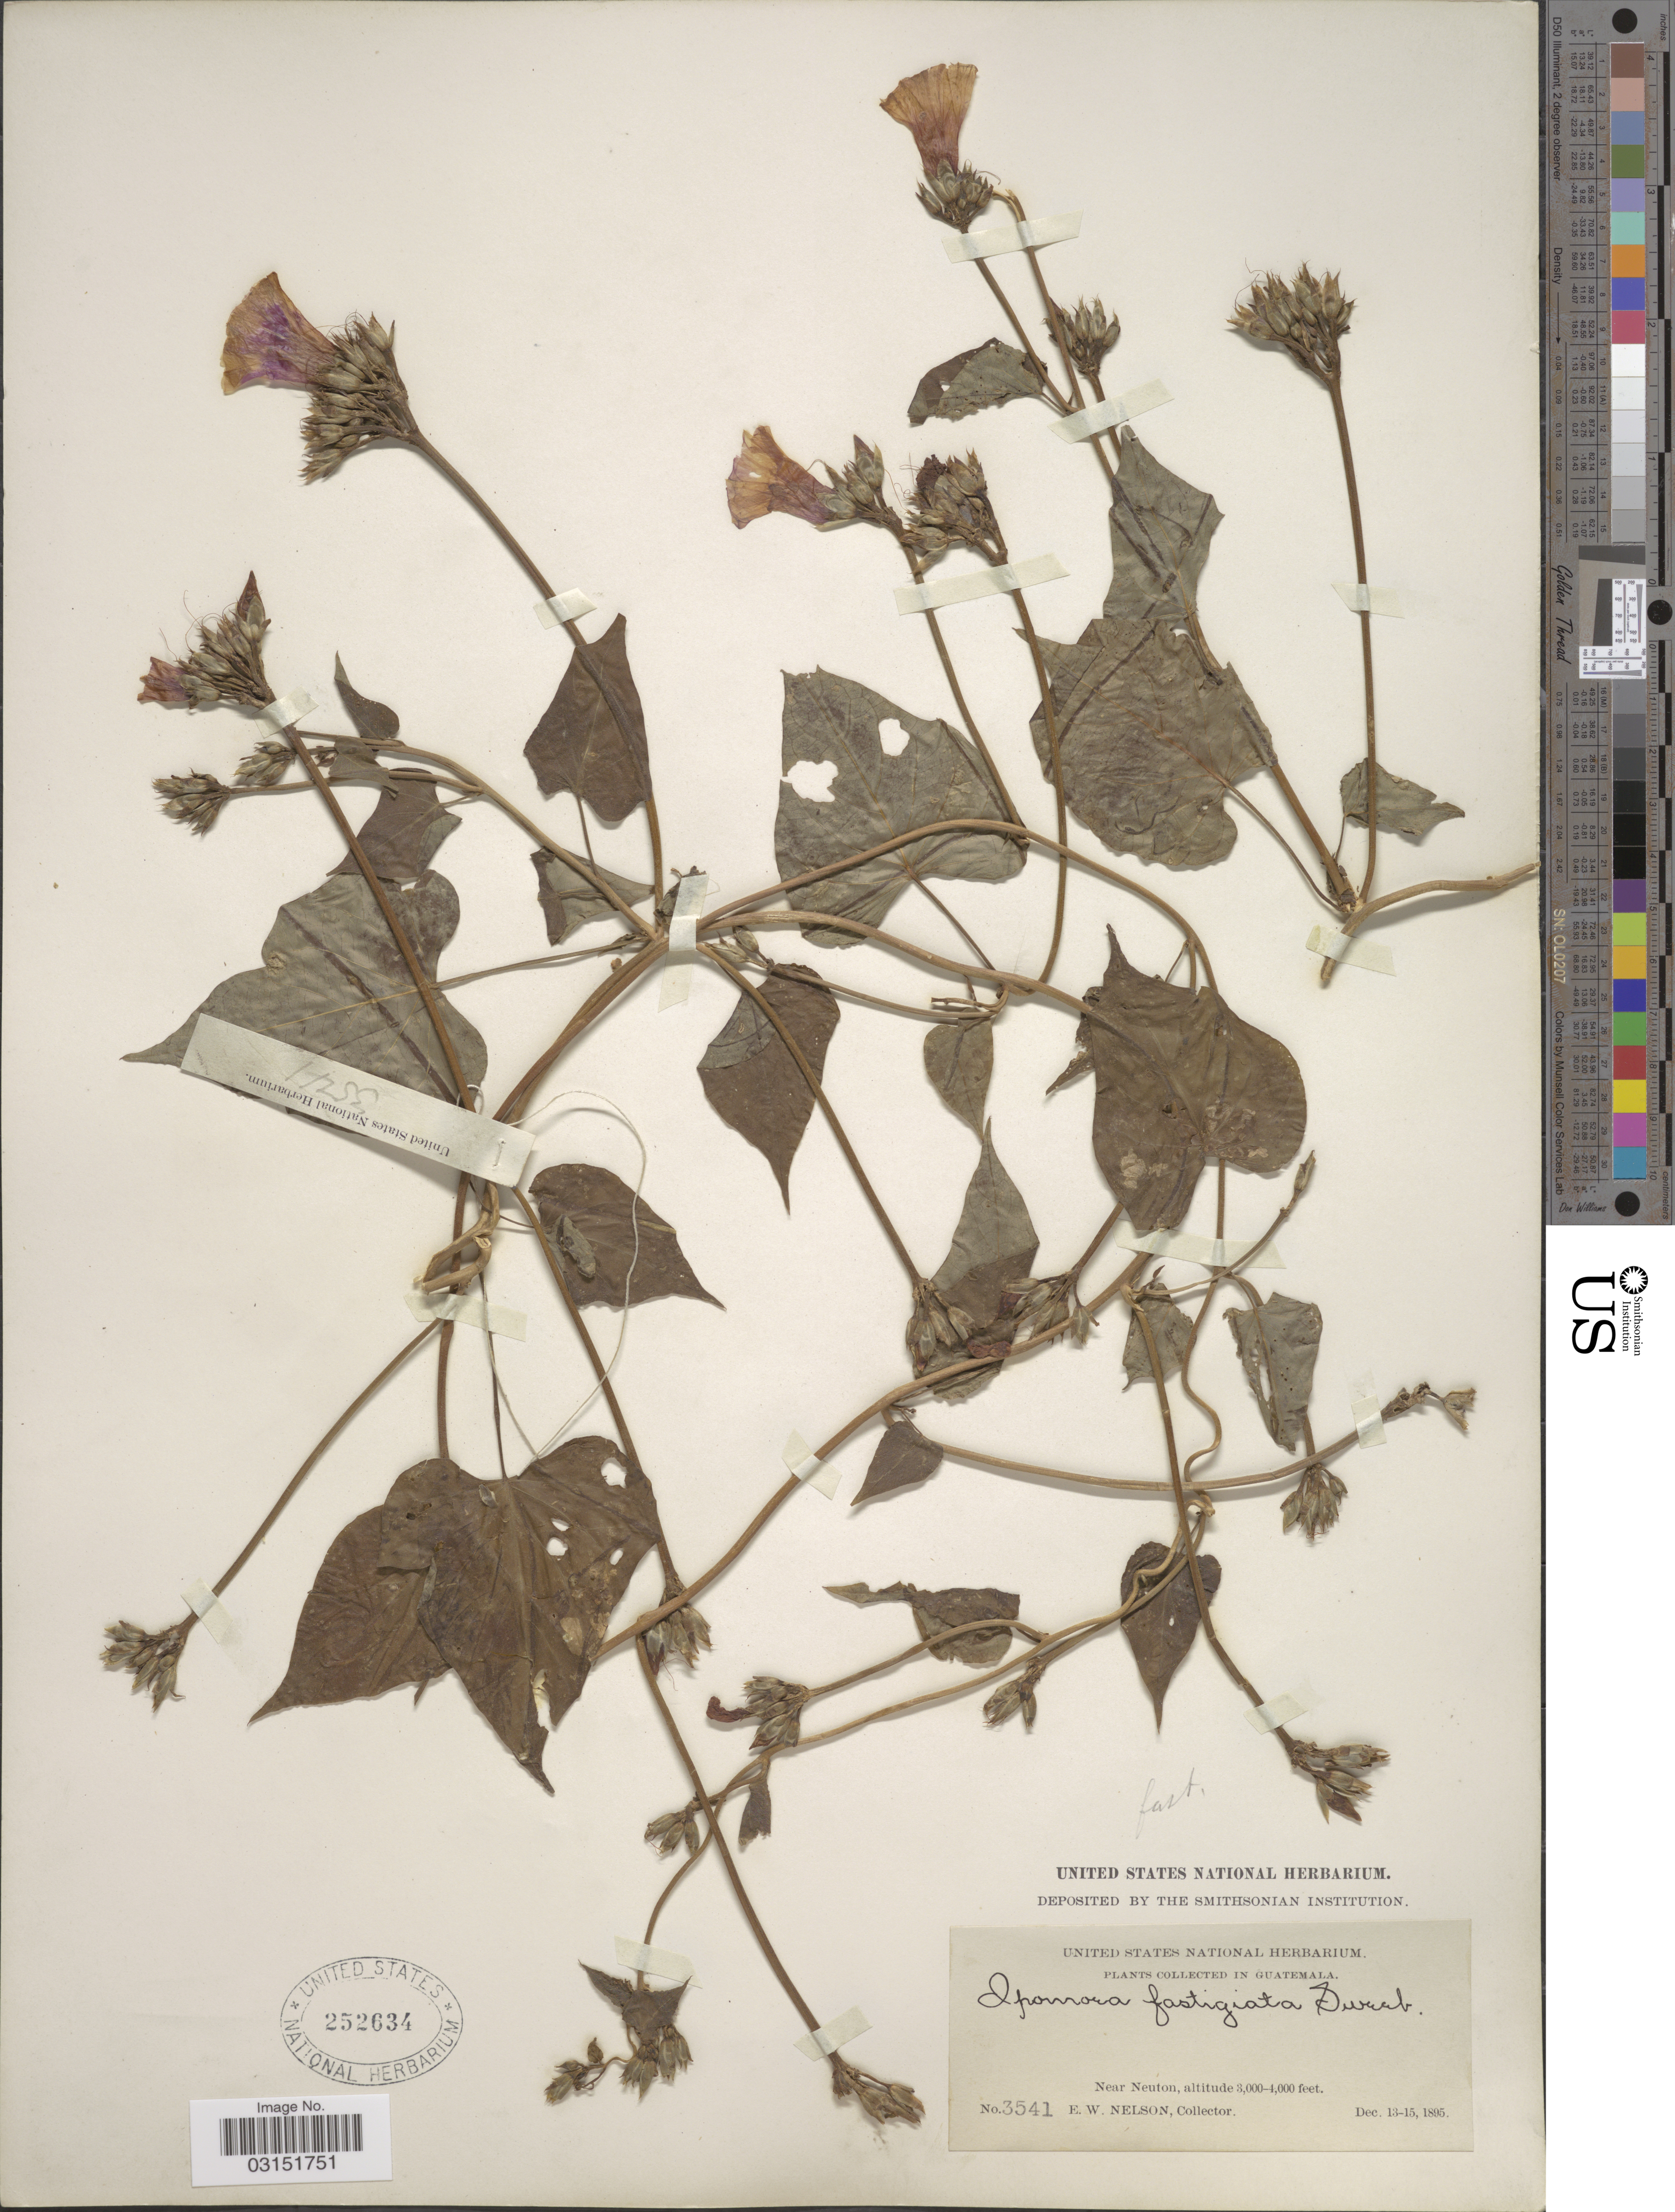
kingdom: Plantae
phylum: Tracheophyta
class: Magnoliopsida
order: Solanales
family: Convolvulaceae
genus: Ipomoea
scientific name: Ipomoea triloba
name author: L.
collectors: E. W. Nelson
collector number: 3541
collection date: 1895-12-13/1895-12-15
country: Guatemala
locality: Near Neuton.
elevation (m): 914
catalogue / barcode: US 252634